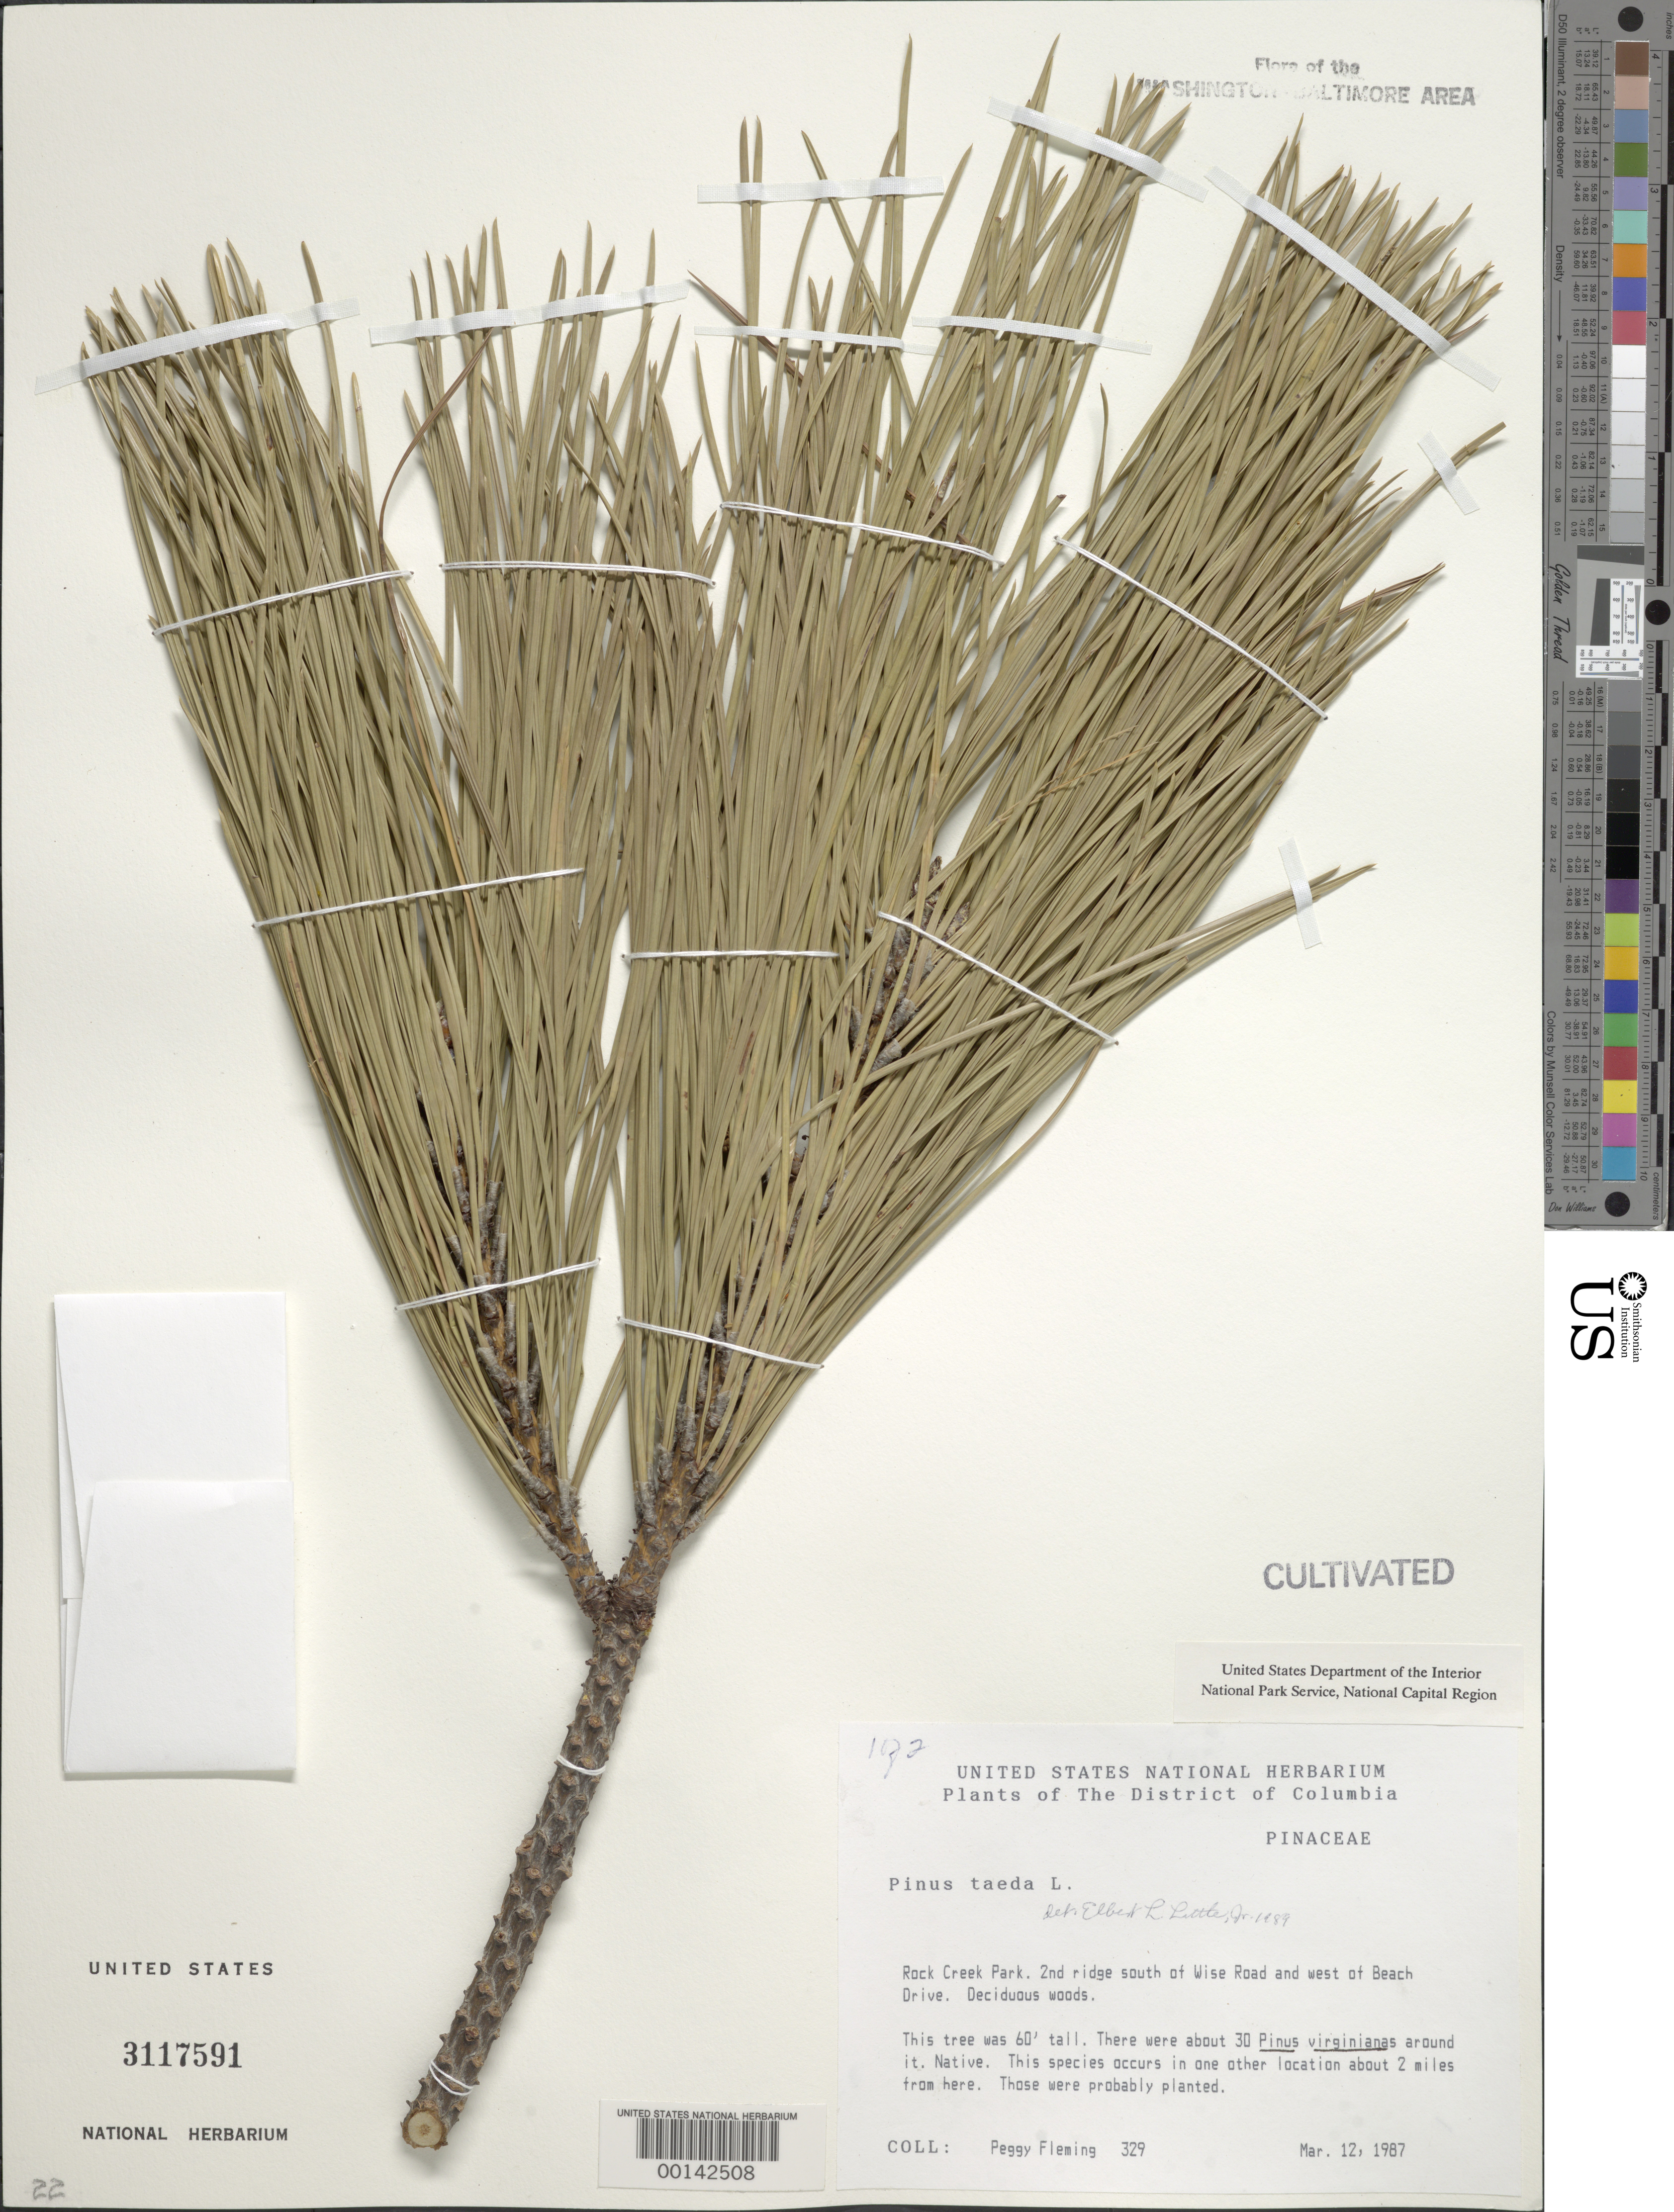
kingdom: Plantae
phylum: Tracheophyta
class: Pinopsida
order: Pinales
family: Pinaceae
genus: Pinus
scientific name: Pinus taeda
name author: L.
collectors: P. Fleming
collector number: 329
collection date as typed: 12 Mar 1987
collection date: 1987-03-12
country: United States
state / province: District of Columbia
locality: Rock Creek Park. 2nd ridge south of Wise road and west of Beach Drive. Rock Creek Park and Vicinity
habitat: Deciduous woods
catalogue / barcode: US 3117591